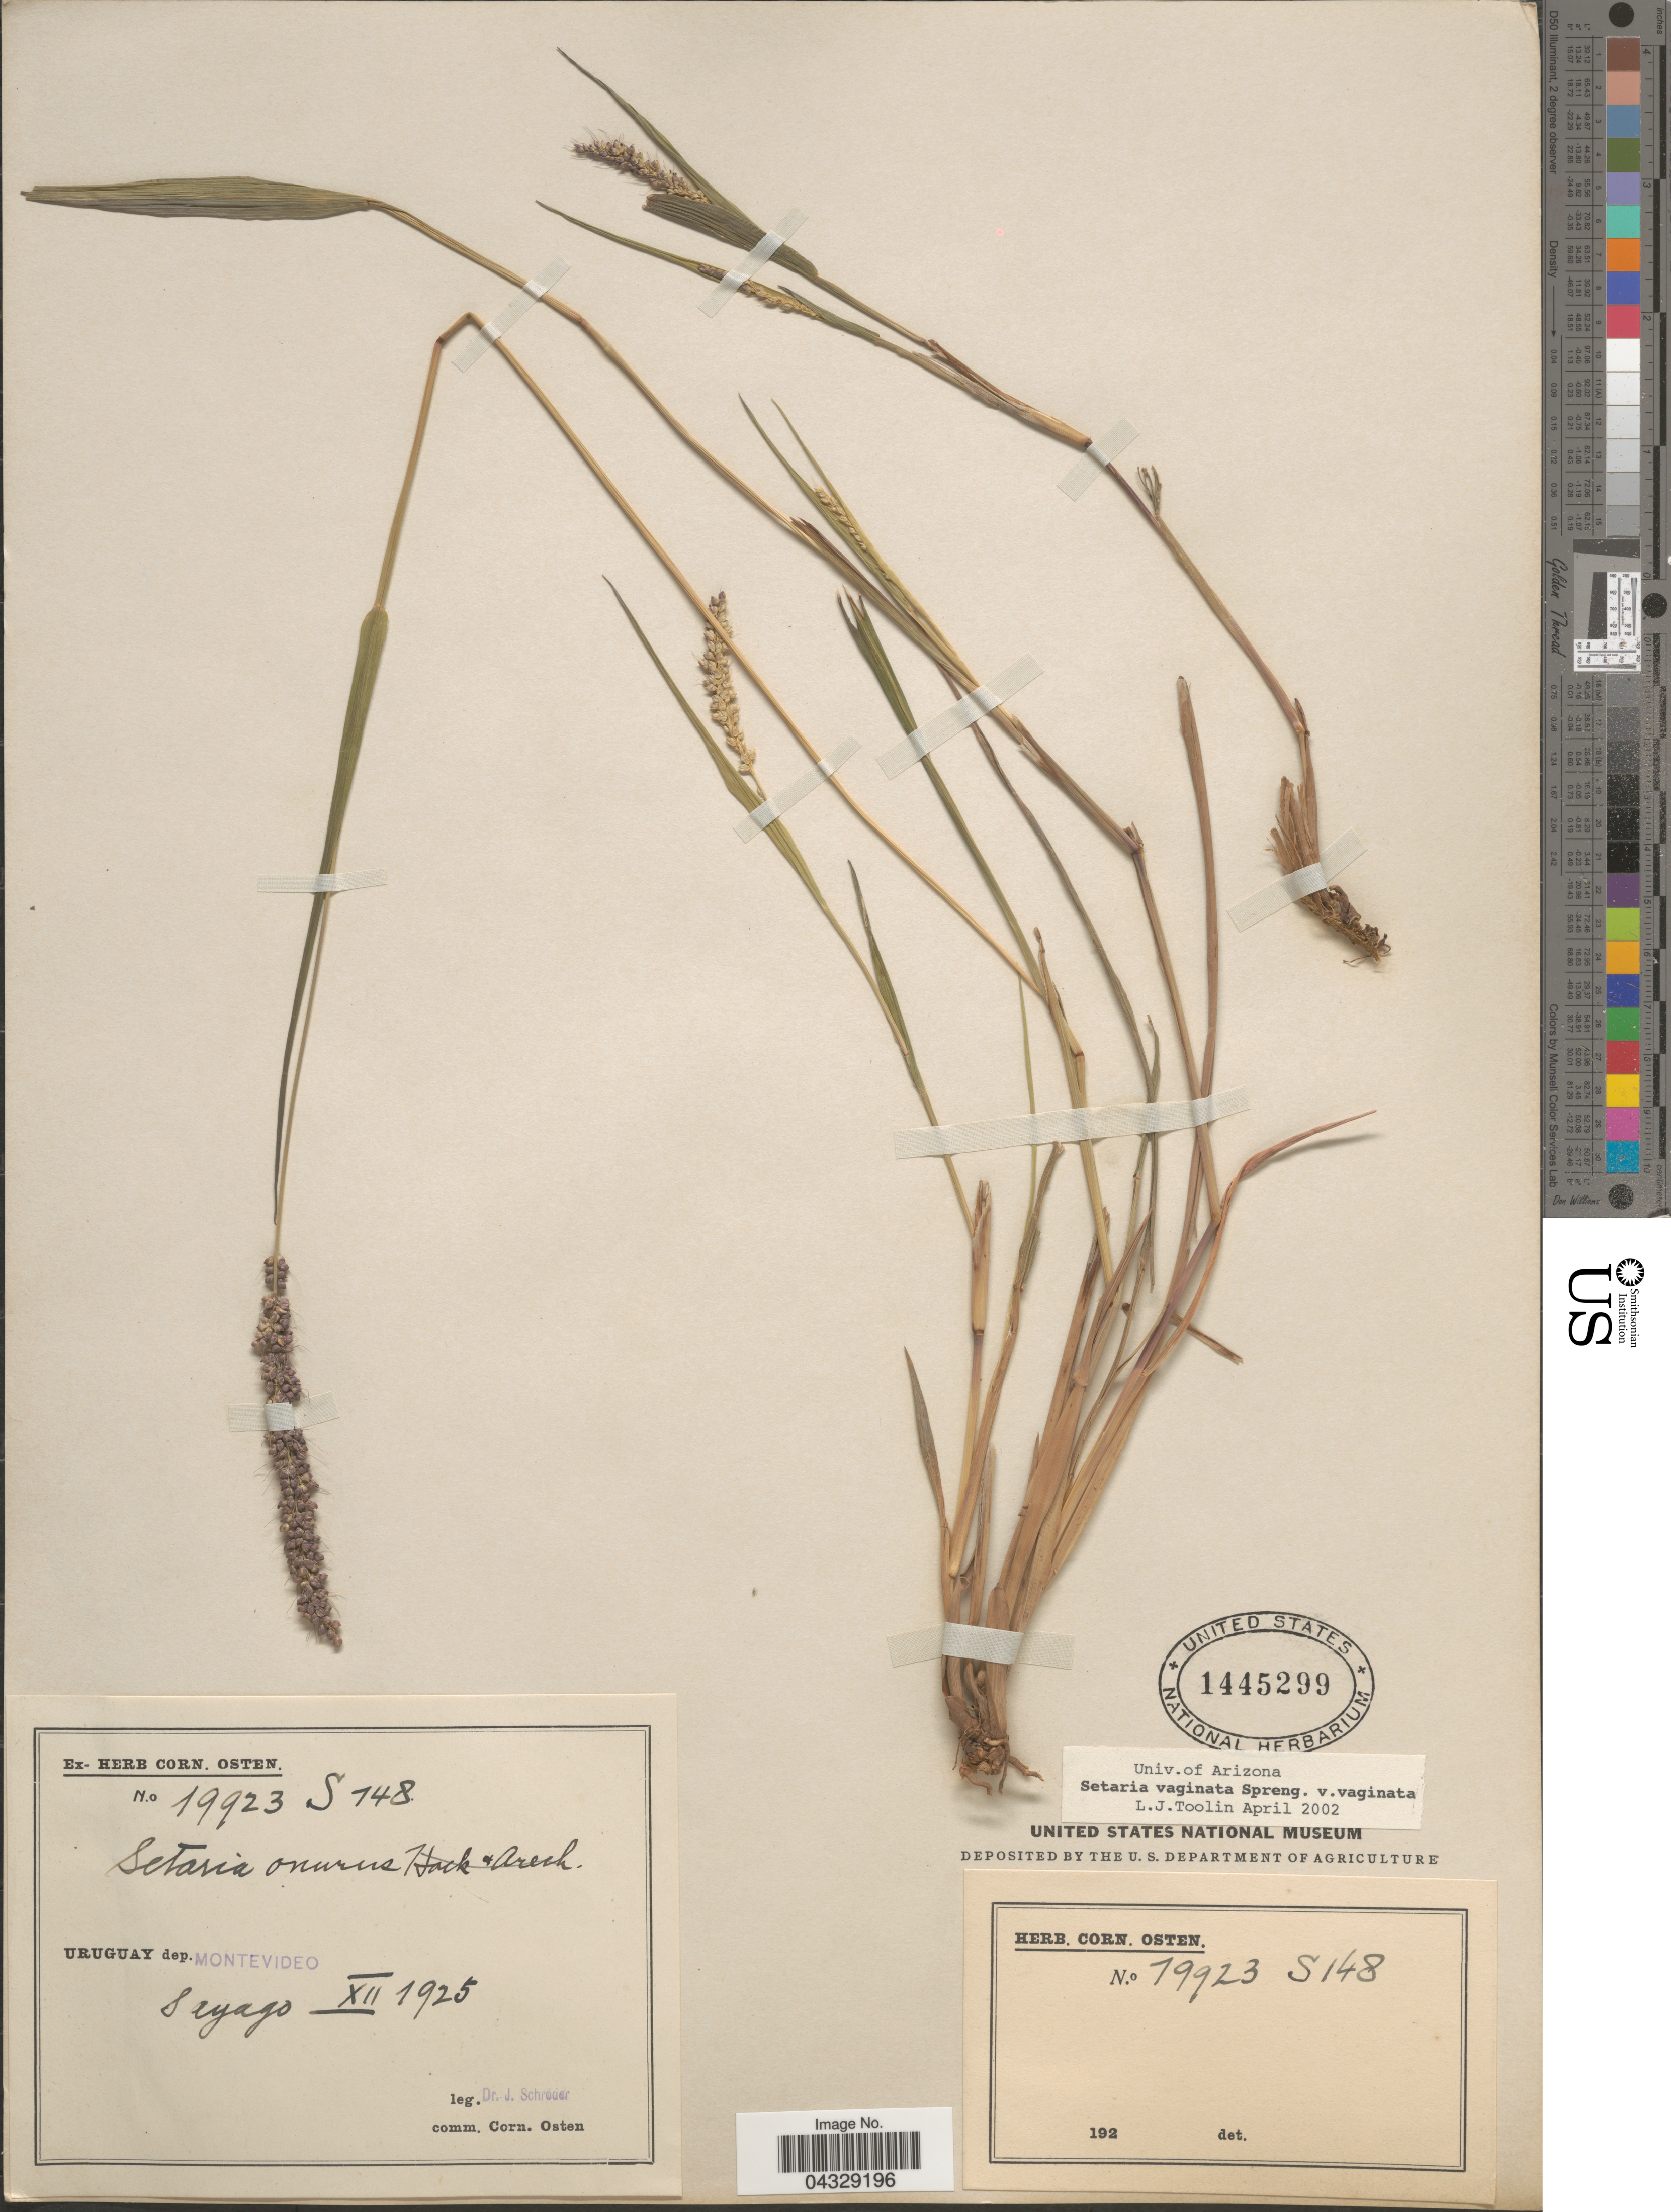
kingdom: Plantae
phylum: Tracheophyta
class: Liliopsida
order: Poales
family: Poaceae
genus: Setaria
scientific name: Setaria vaginata var. vaginata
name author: C.K. Spreng.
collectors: J. Schröder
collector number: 19923S148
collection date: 1925-12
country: Uruguay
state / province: Montevideo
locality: Dep. Montevideo. Sayago.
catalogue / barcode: US 1445299